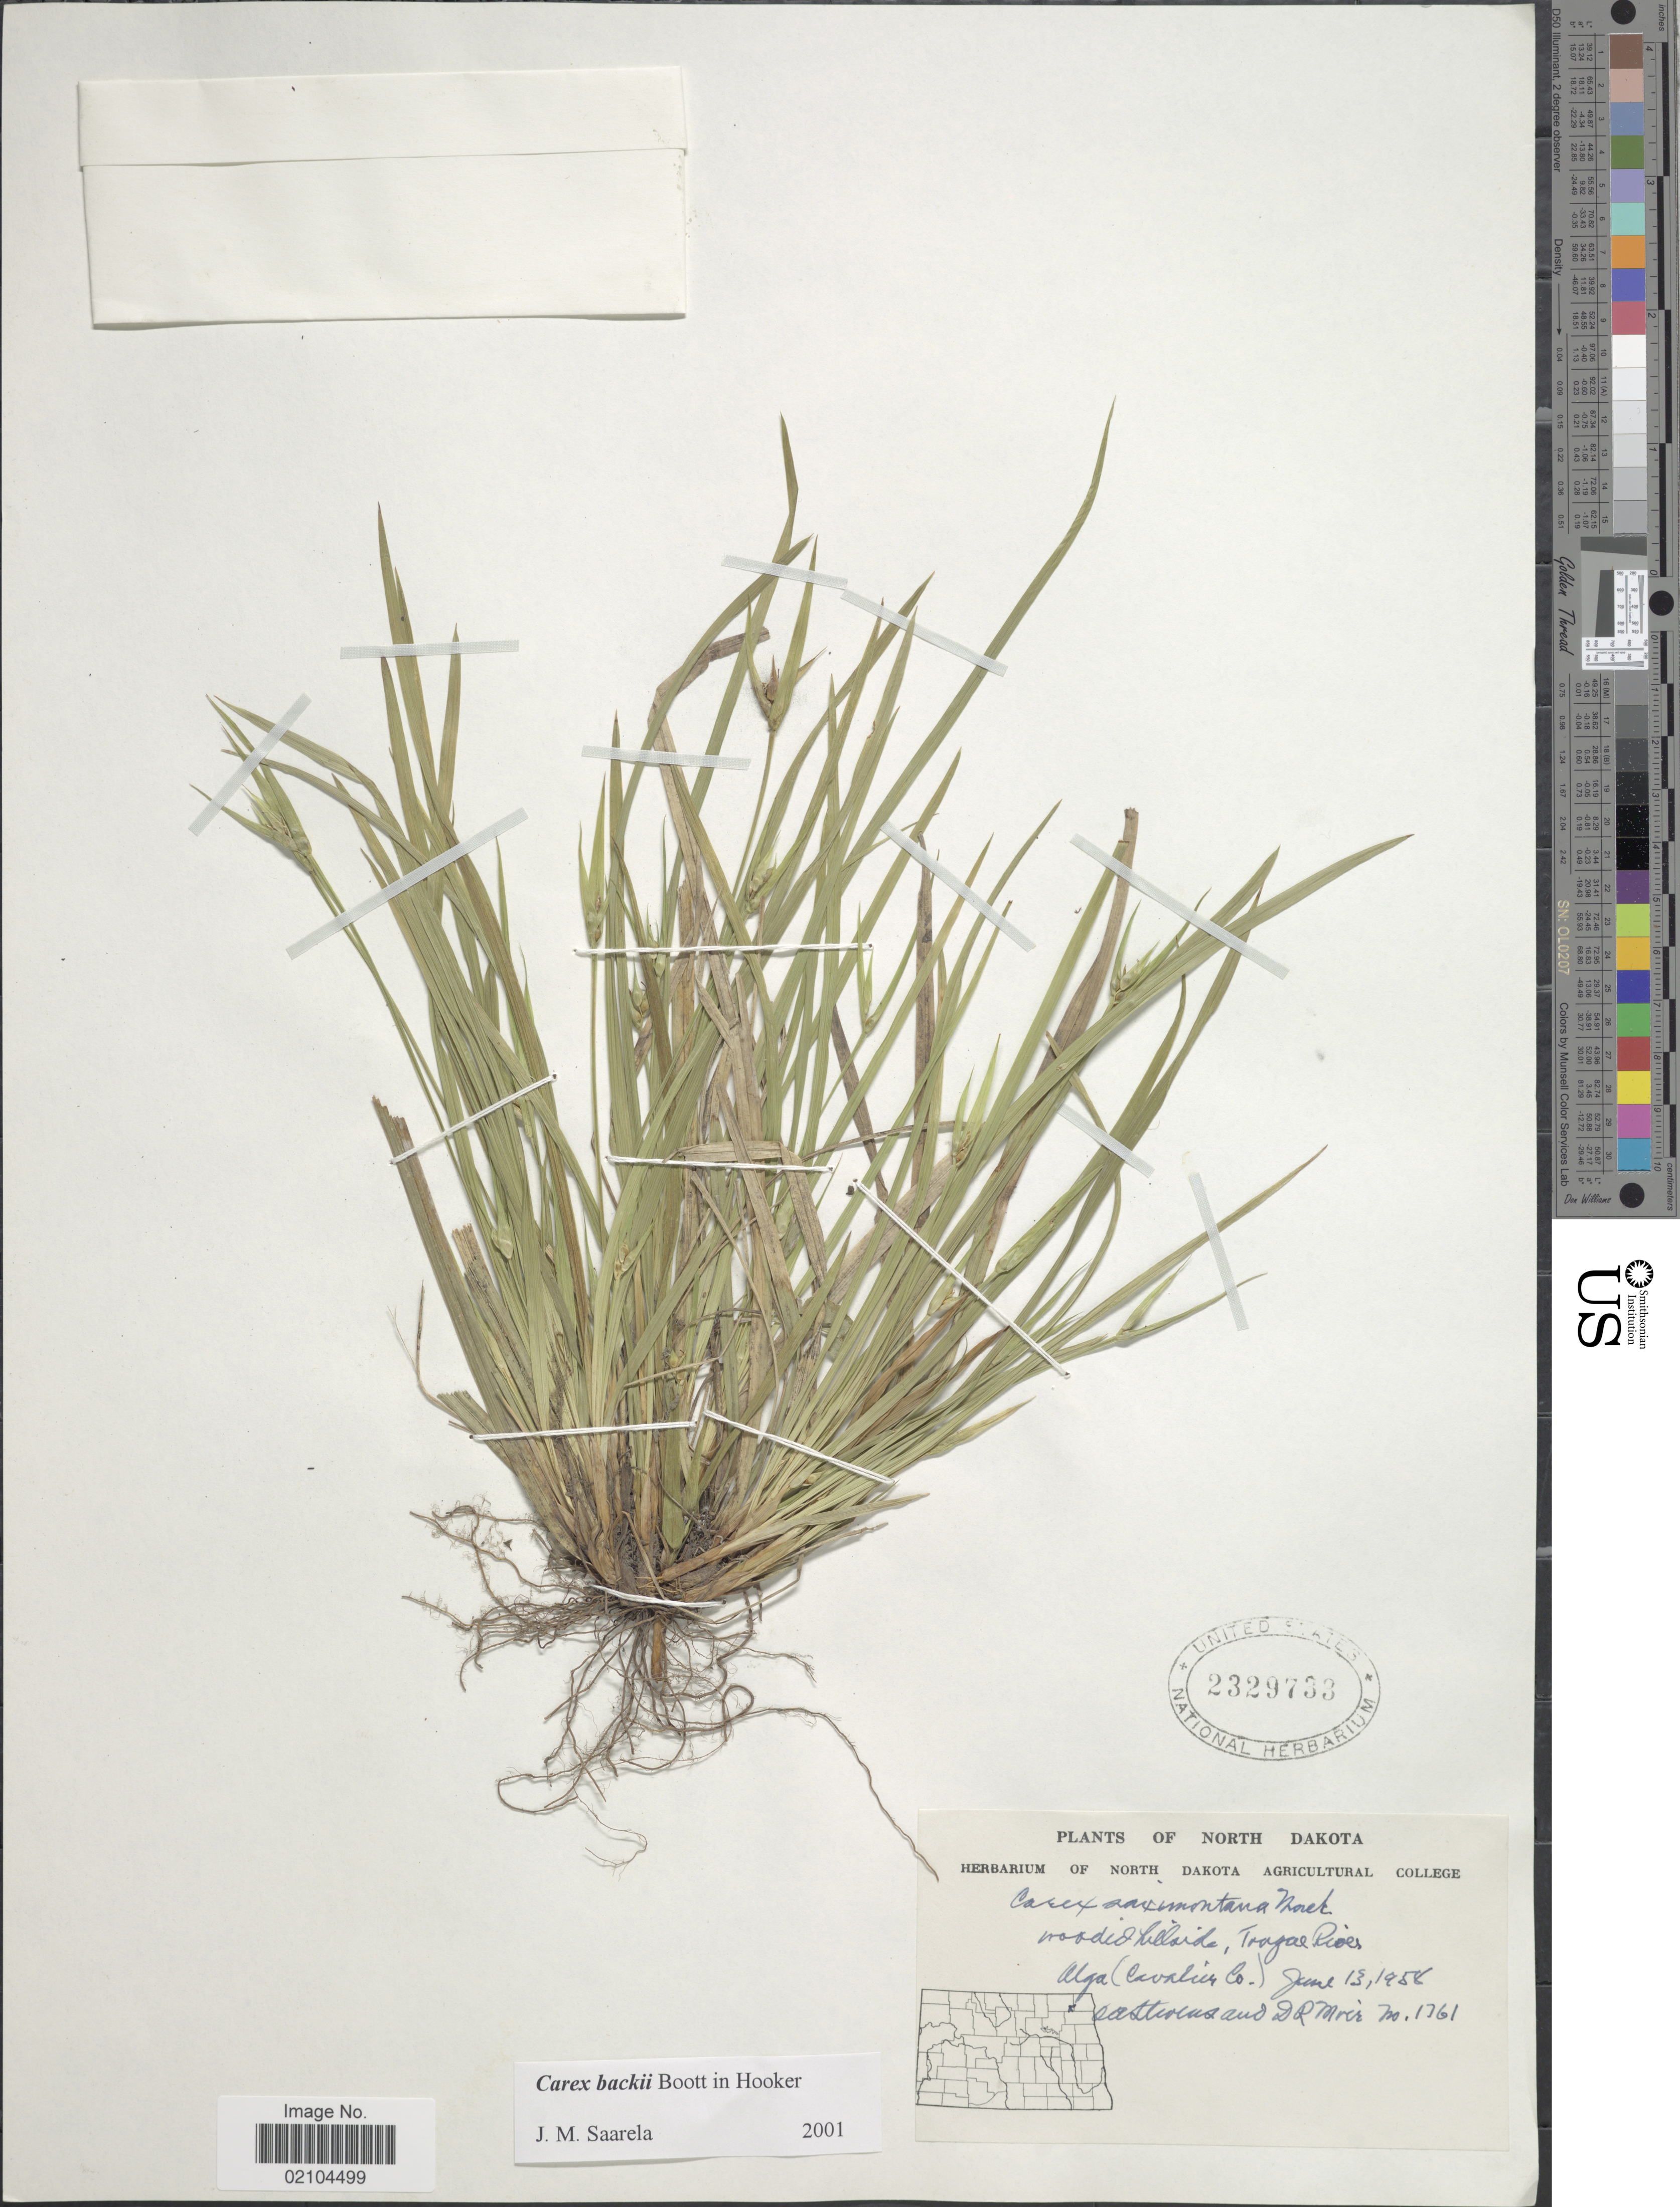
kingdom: Plantae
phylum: Tracheophyta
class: Liliopsida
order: Poales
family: Cyperaceae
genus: Carex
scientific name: Carex backii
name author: Boott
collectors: O. A. Stevens & D. Moir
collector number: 1361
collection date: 1958-06-13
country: United States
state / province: North Dakota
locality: Wooded hillside, Tongue River, Olga (Cavalier Co.).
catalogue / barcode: US 2329733